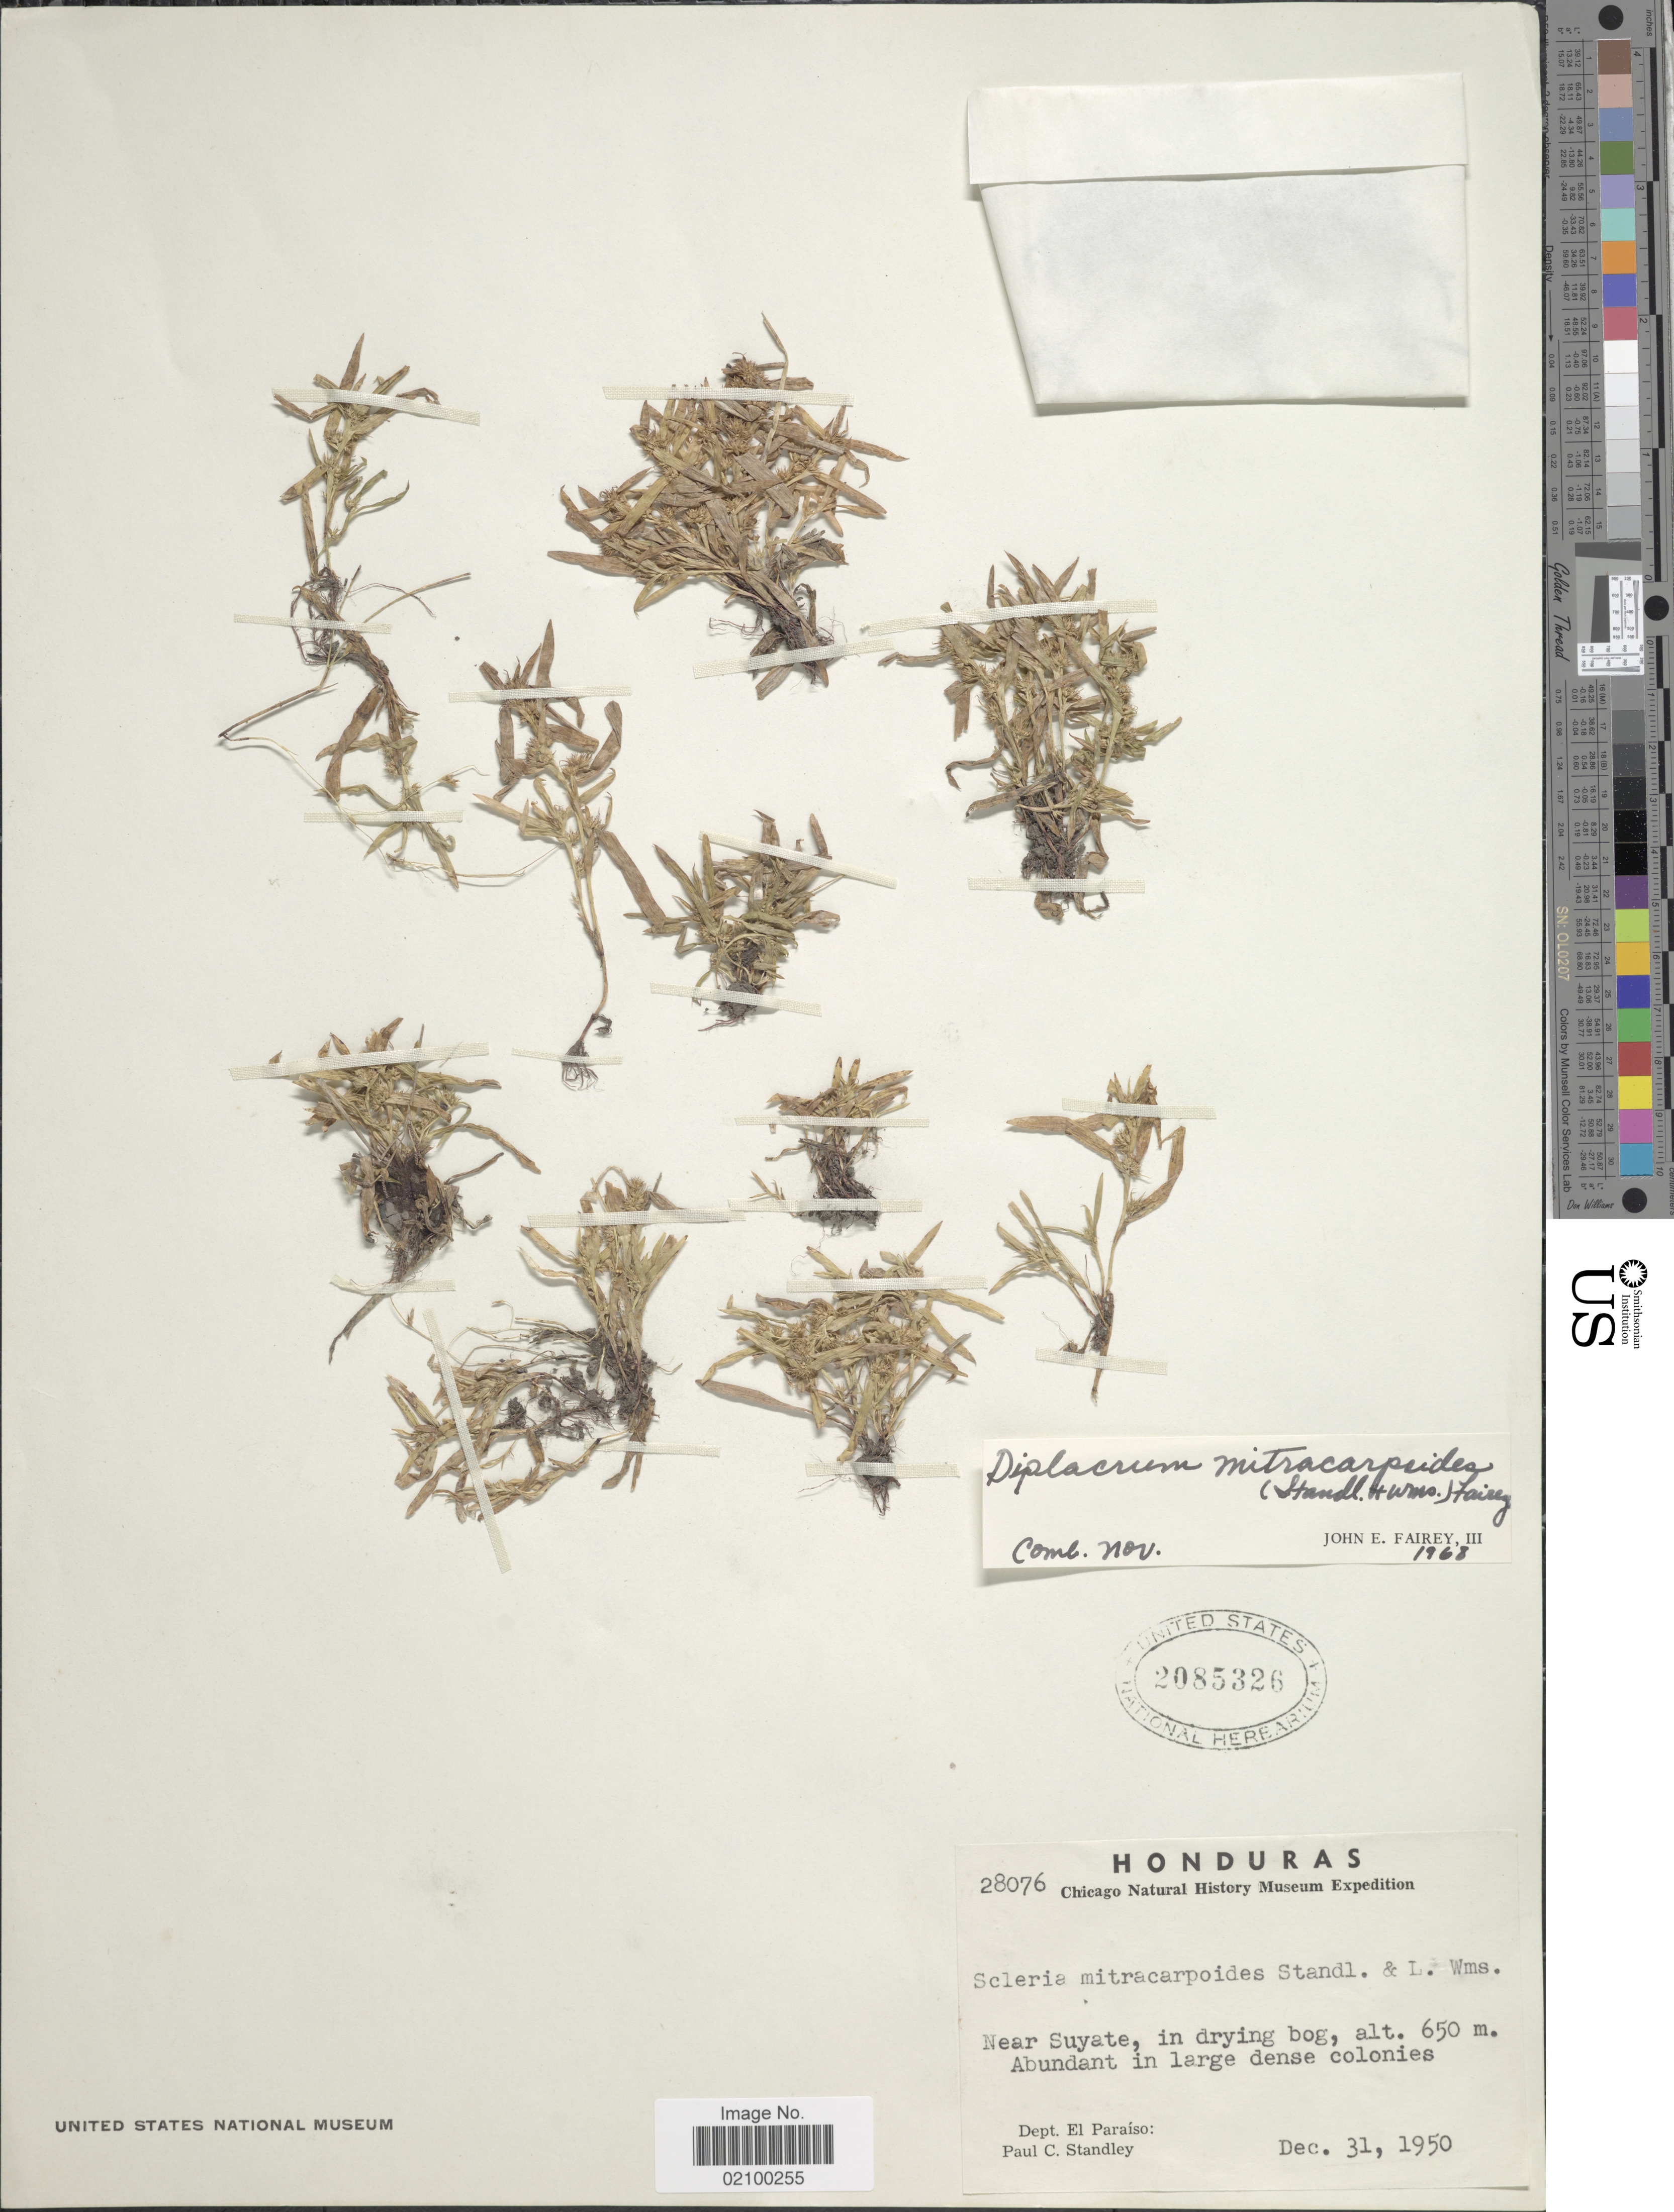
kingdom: Plantae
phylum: Tracheophyta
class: Liliopsida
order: Poales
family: Cyperaceae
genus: Diplacrum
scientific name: Diplacrum mitracarpoides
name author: (Standl. & L.O. Williams) C.D. Adams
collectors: P. C. Standley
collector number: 28076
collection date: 1950-12-31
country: Honduras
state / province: El Paraíso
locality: Near Suyate, in drying bog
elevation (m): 650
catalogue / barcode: US 2085326